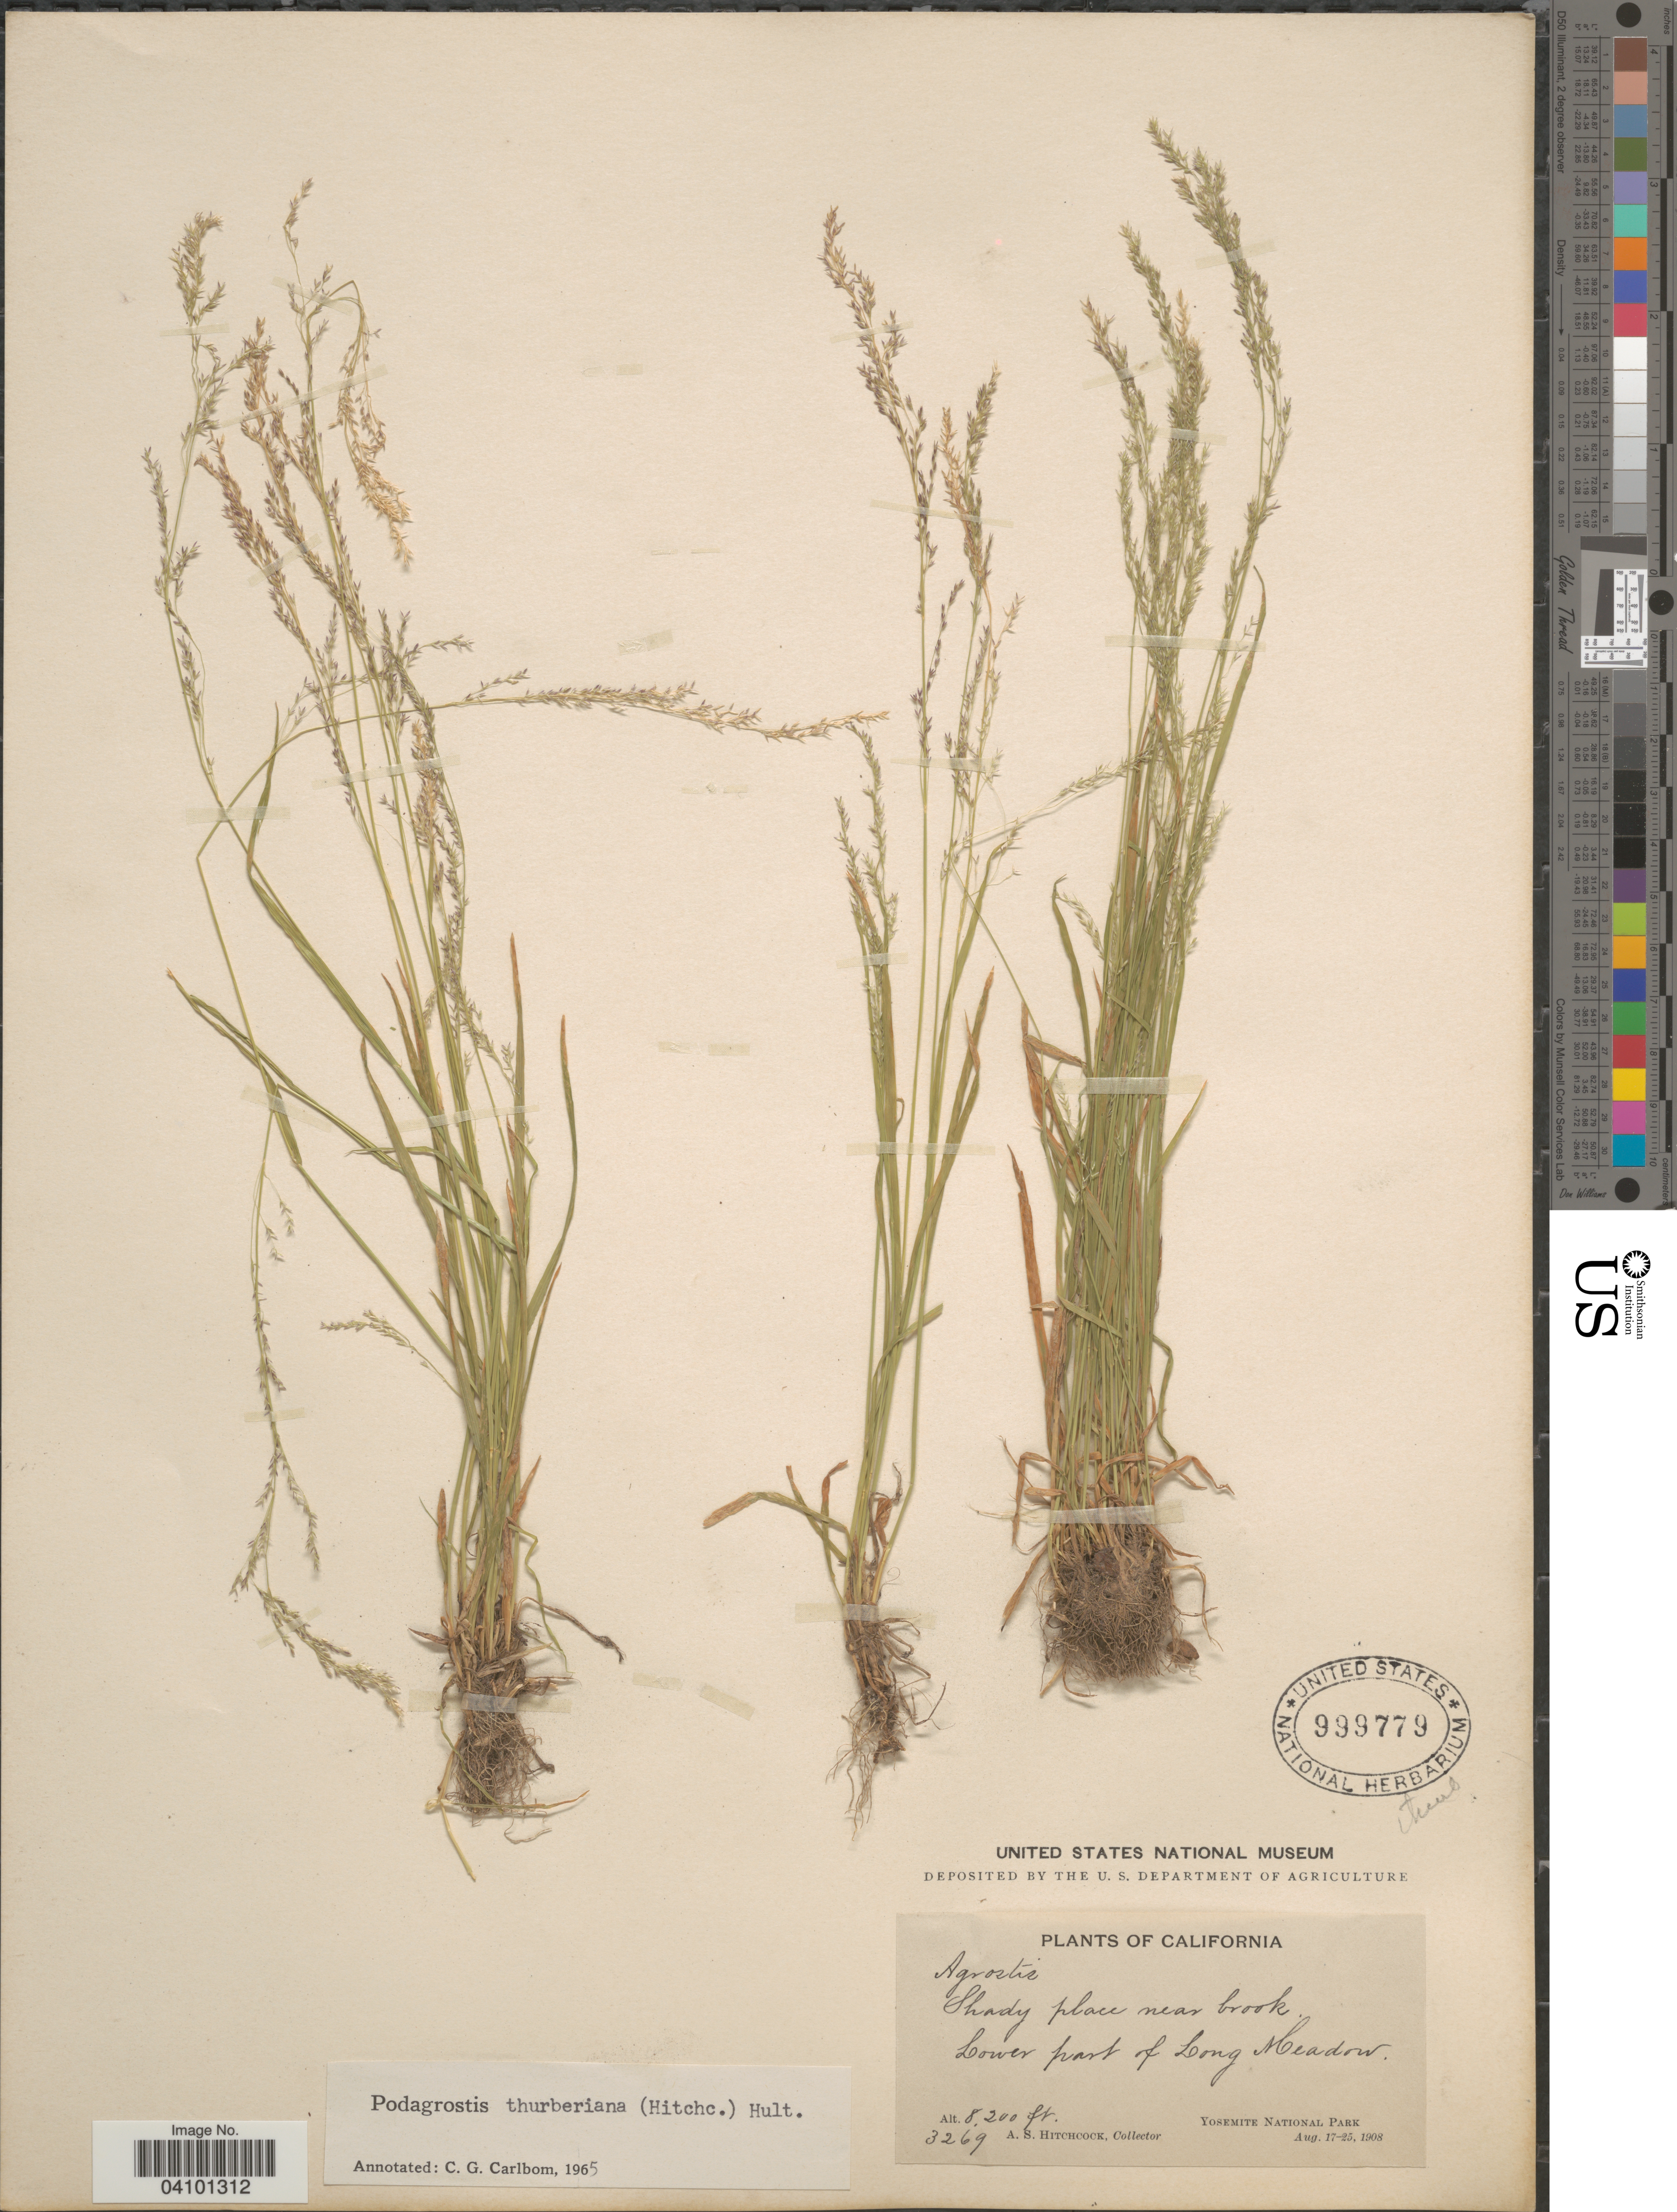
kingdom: Plantae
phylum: Tracheophyta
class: Liliopsida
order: Poales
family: Poaceae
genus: Podagrostis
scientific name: Podagrostis thurberiana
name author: Hitchc.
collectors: A. S. Hitchcock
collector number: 3269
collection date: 1908-08-17/1908-08-25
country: United States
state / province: California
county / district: Mariposa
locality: Lower part of Long Meadow. Yosemite National Park.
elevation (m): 2499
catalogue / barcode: US 999779